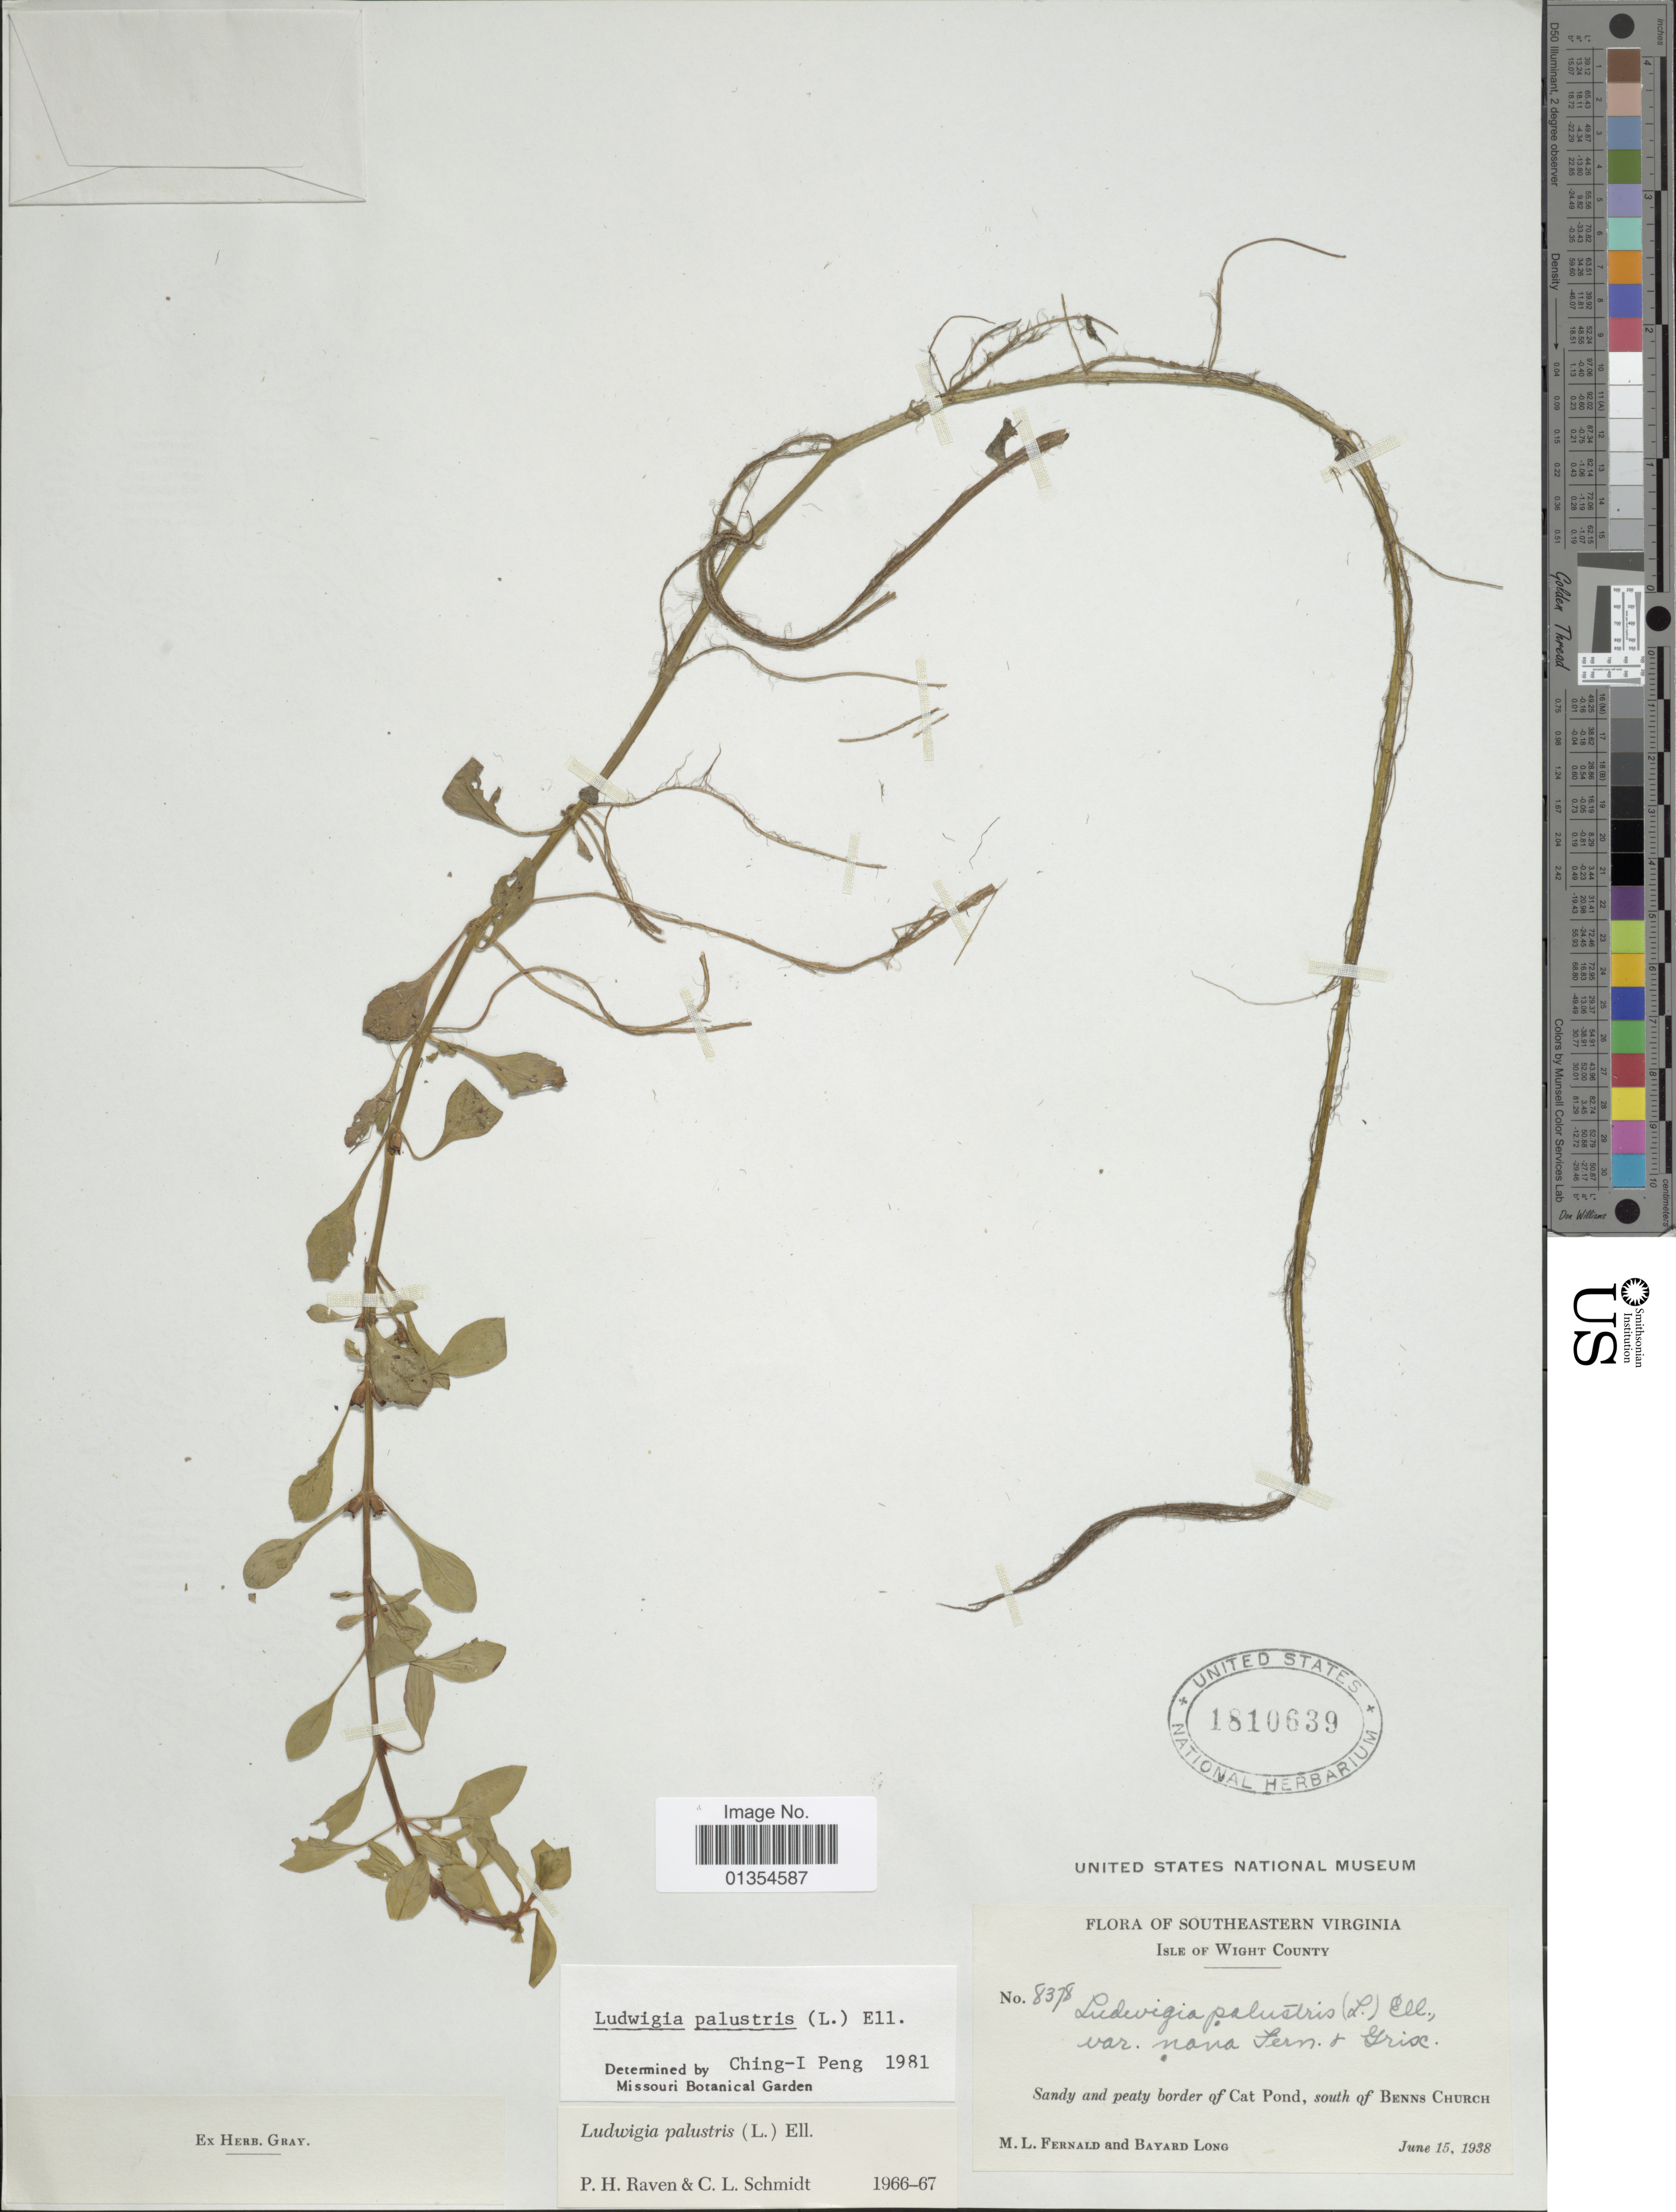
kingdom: Plantae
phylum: Tracheophyta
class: Magnoliopsida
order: Myrtales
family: Onagraceae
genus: Ludwigia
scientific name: Ludwigia palustris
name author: (L.) Elliott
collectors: M. L. Fernald & B. Long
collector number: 8378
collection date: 1938-06-15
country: United States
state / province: Virginia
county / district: Isle of Wight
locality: Southeastern Virginia, sandy and peaty border of Cat Pond, south of Benns Church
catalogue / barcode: US 1810639